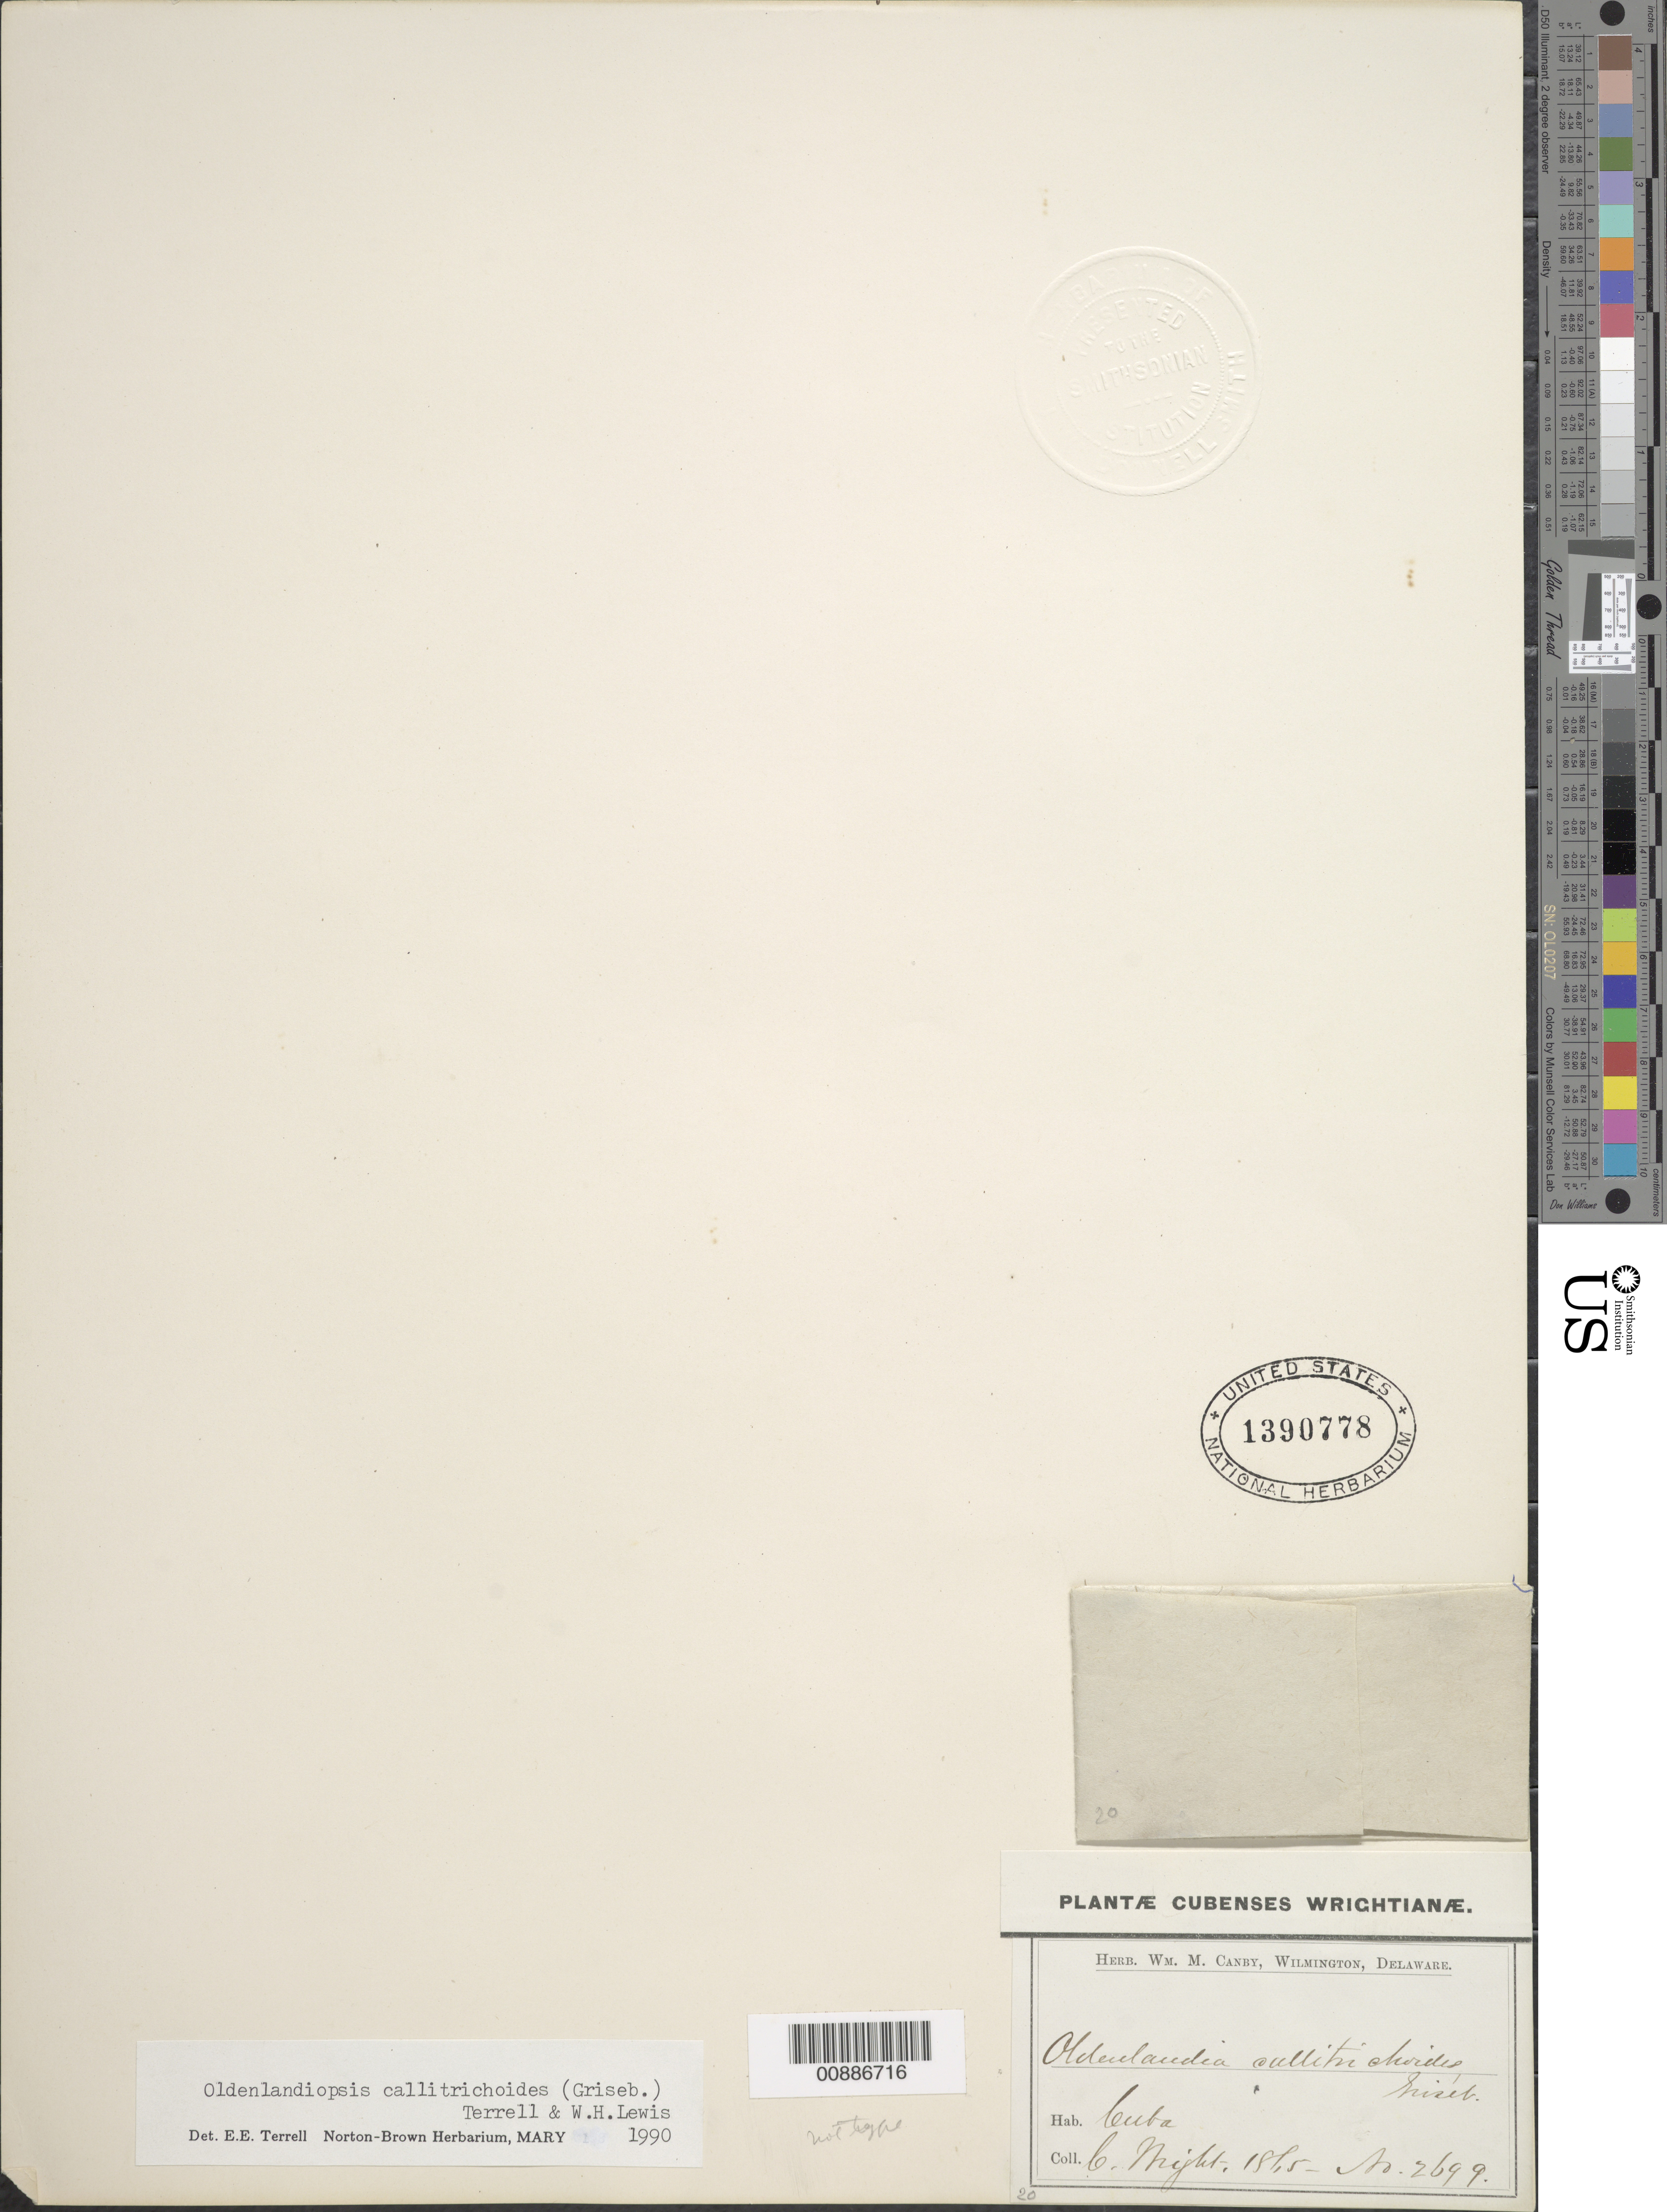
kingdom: Plantae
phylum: Tracheophyta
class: Magnoliopsida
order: Gentianales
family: Rubiaceae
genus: Oldenlandiopsis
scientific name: Oldenlandiopsis callitrichoides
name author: (Griseb.) Terrell & W.H. Lewis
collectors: C. Wright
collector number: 2699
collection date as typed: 1885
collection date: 1885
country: Cuba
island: Cuba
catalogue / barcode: US 1390778